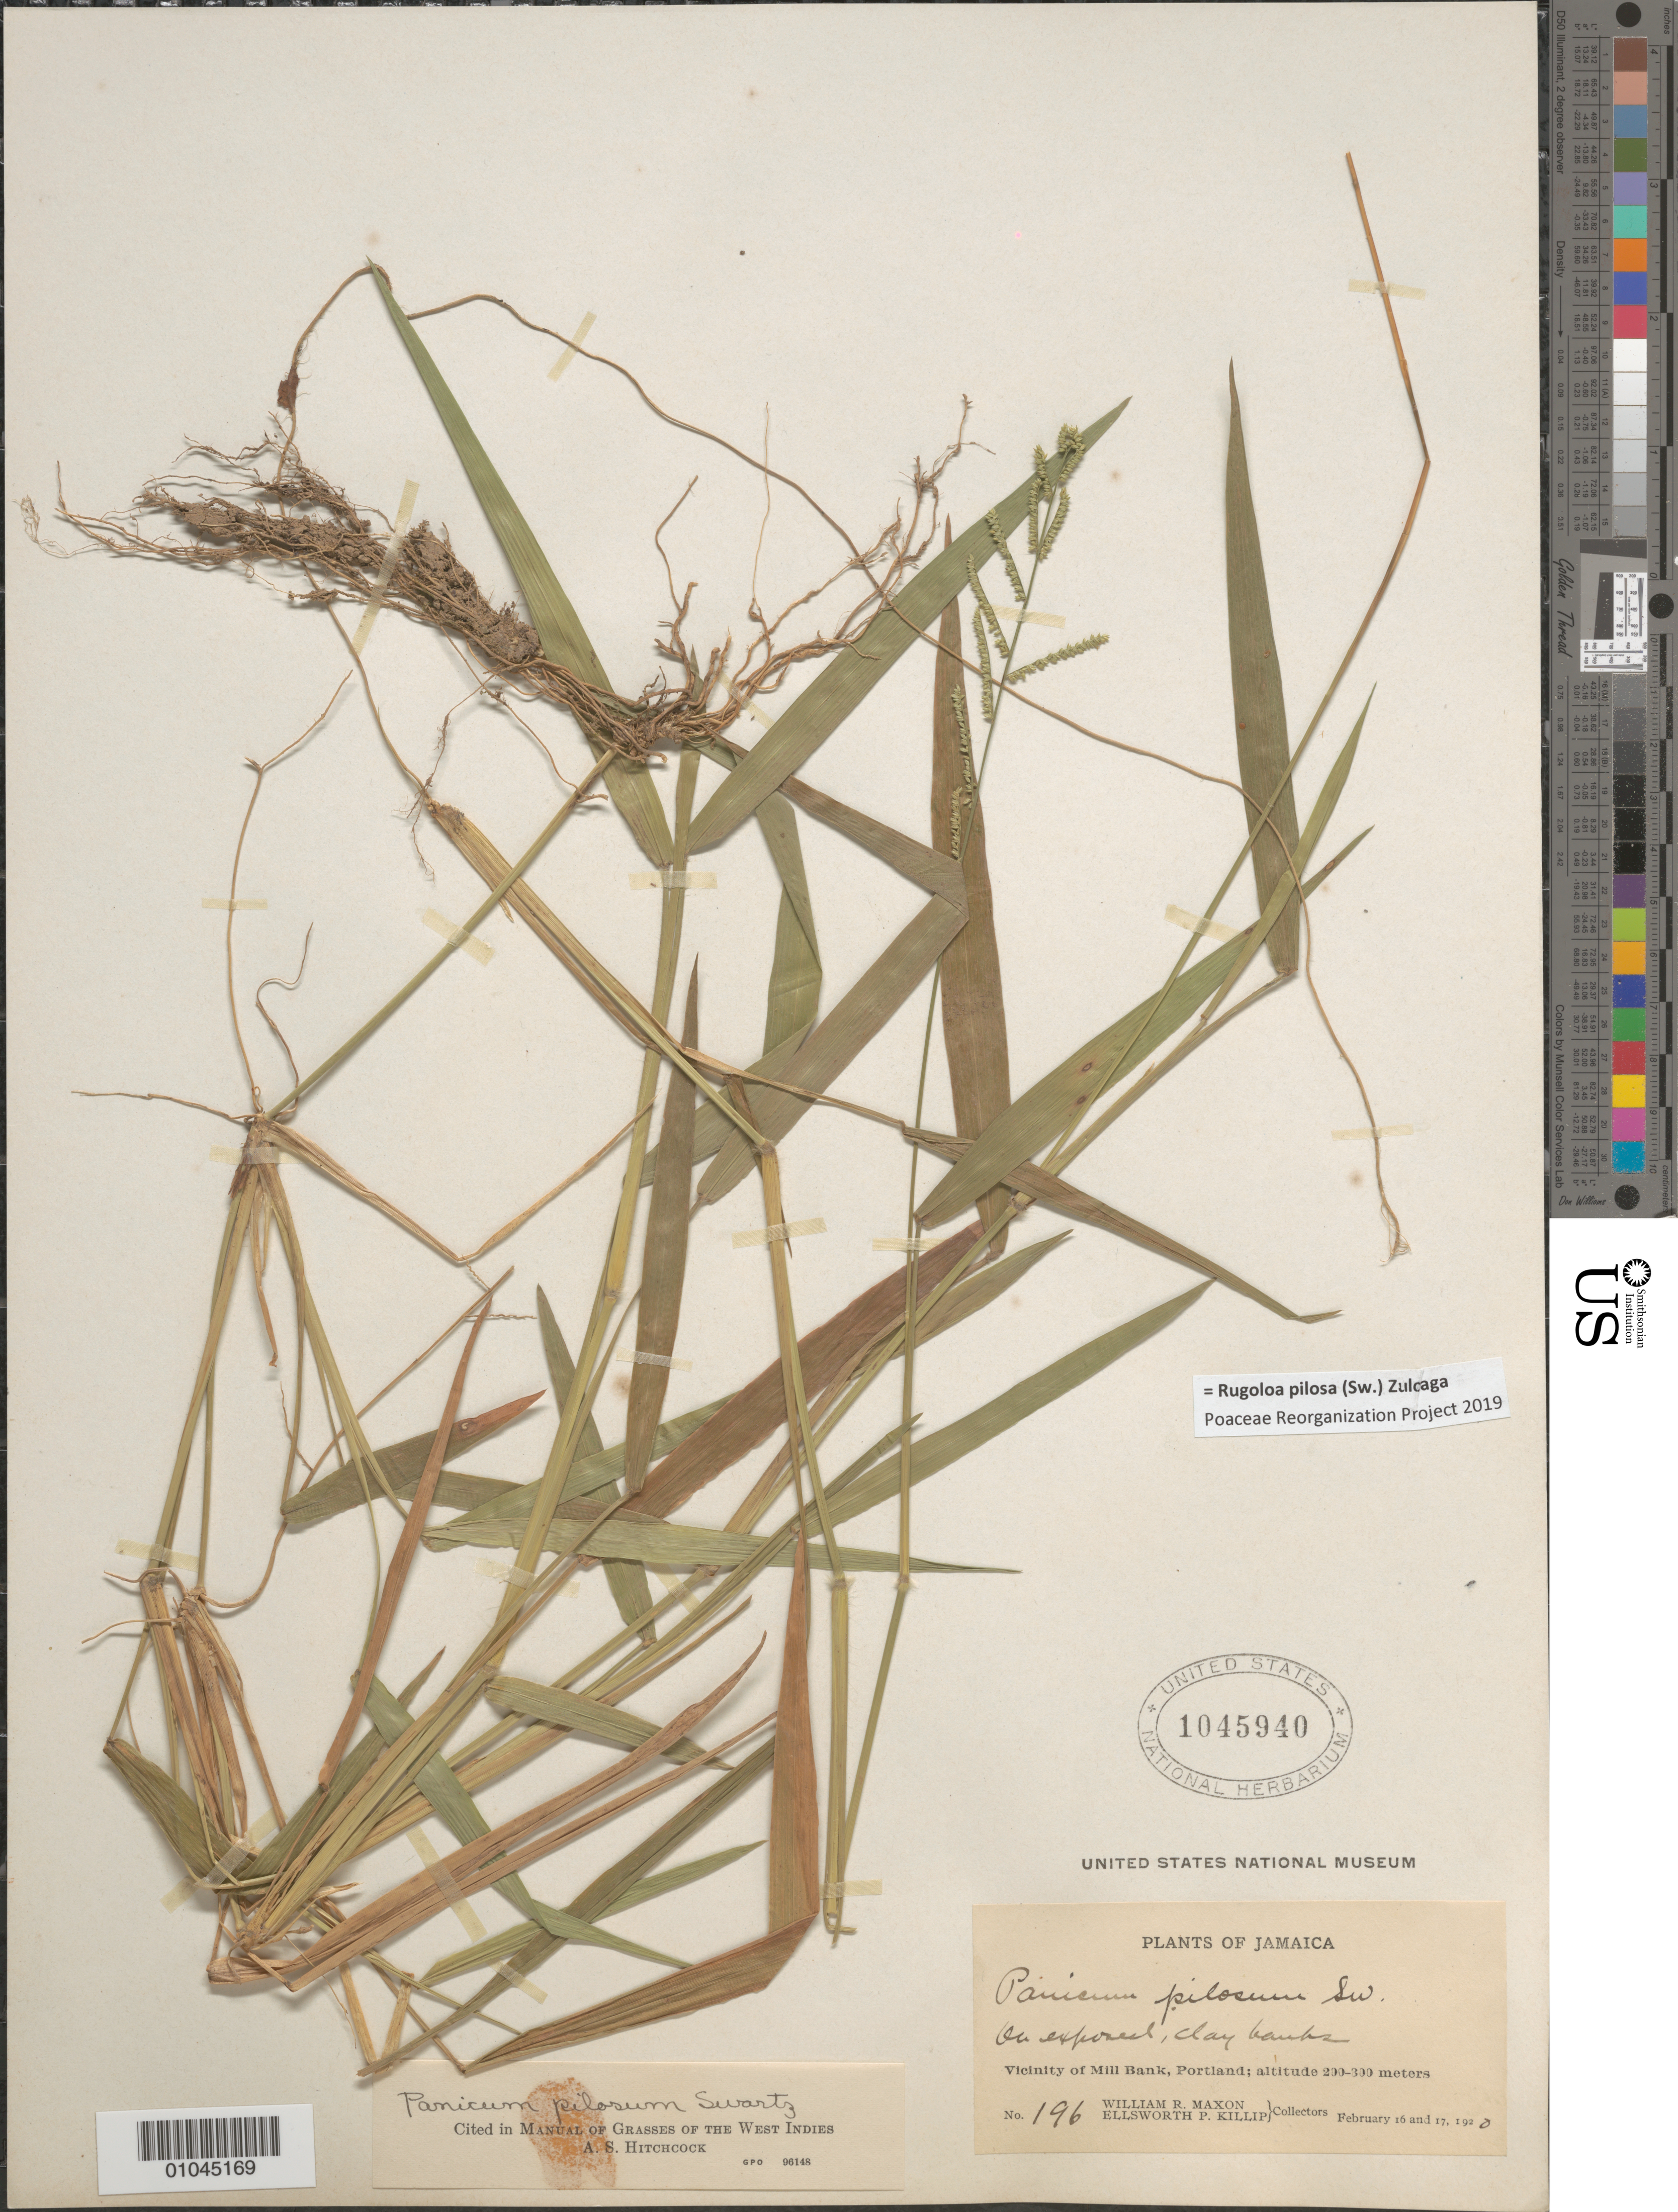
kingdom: Plantae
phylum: Tracheophyta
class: Liliopsida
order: Poales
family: Poaceae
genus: Panicum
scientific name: Panicum pilosum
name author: Sw.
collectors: W. R. Maxon & E. P. Killip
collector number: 196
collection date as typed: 16 Feb 1920 to 17 Feb 1920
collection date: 1920-02-16/1920-02-17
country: Jamaica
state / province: Portland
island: Jamaica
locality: Vicinity of Mill Bank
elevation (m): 200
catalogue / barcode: US 1045940